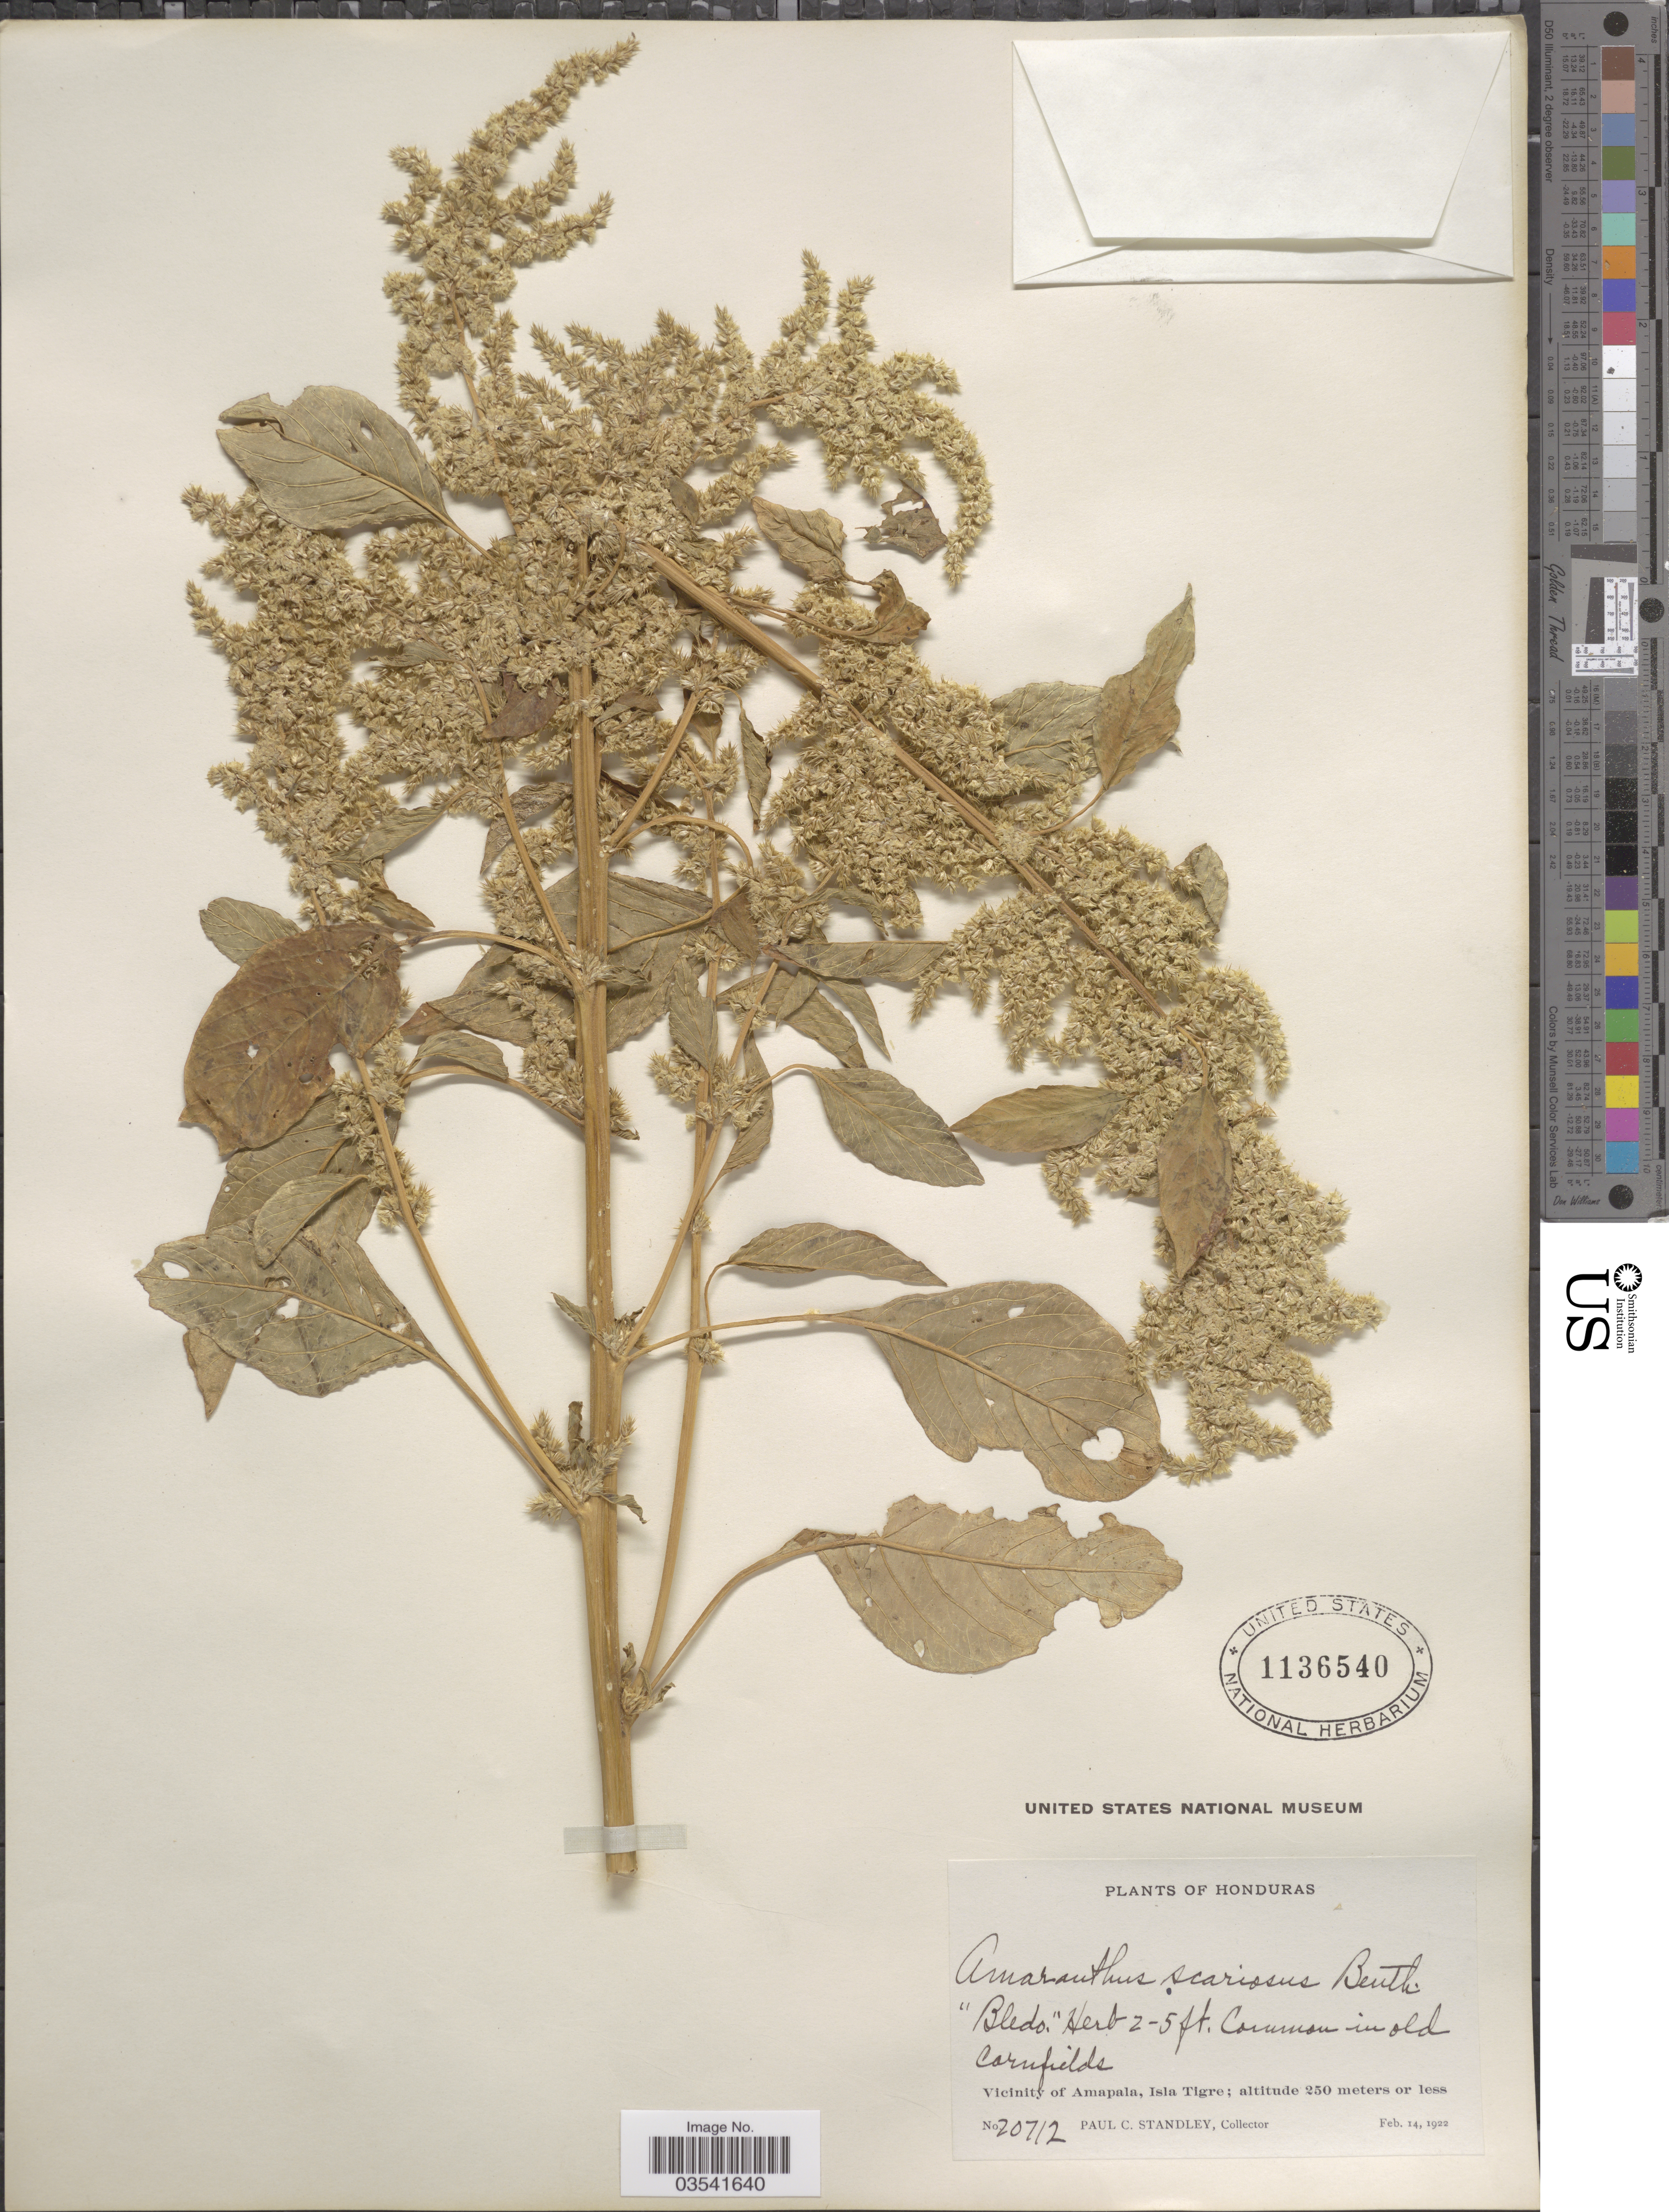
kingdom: Plantae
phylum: Tracheophyta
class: Magnoliopsida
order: Caryophyllales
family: Amaranthaceae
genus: Amaranthus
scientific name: Amaranthus scariosus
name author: Benth.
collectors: P. C. Standley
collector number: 20712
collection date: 1922-02-14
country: Honduras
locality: Common in old cornfields. Vicinity of Amapala, Isla Tigre.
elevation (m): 250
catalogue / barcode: US 1136540